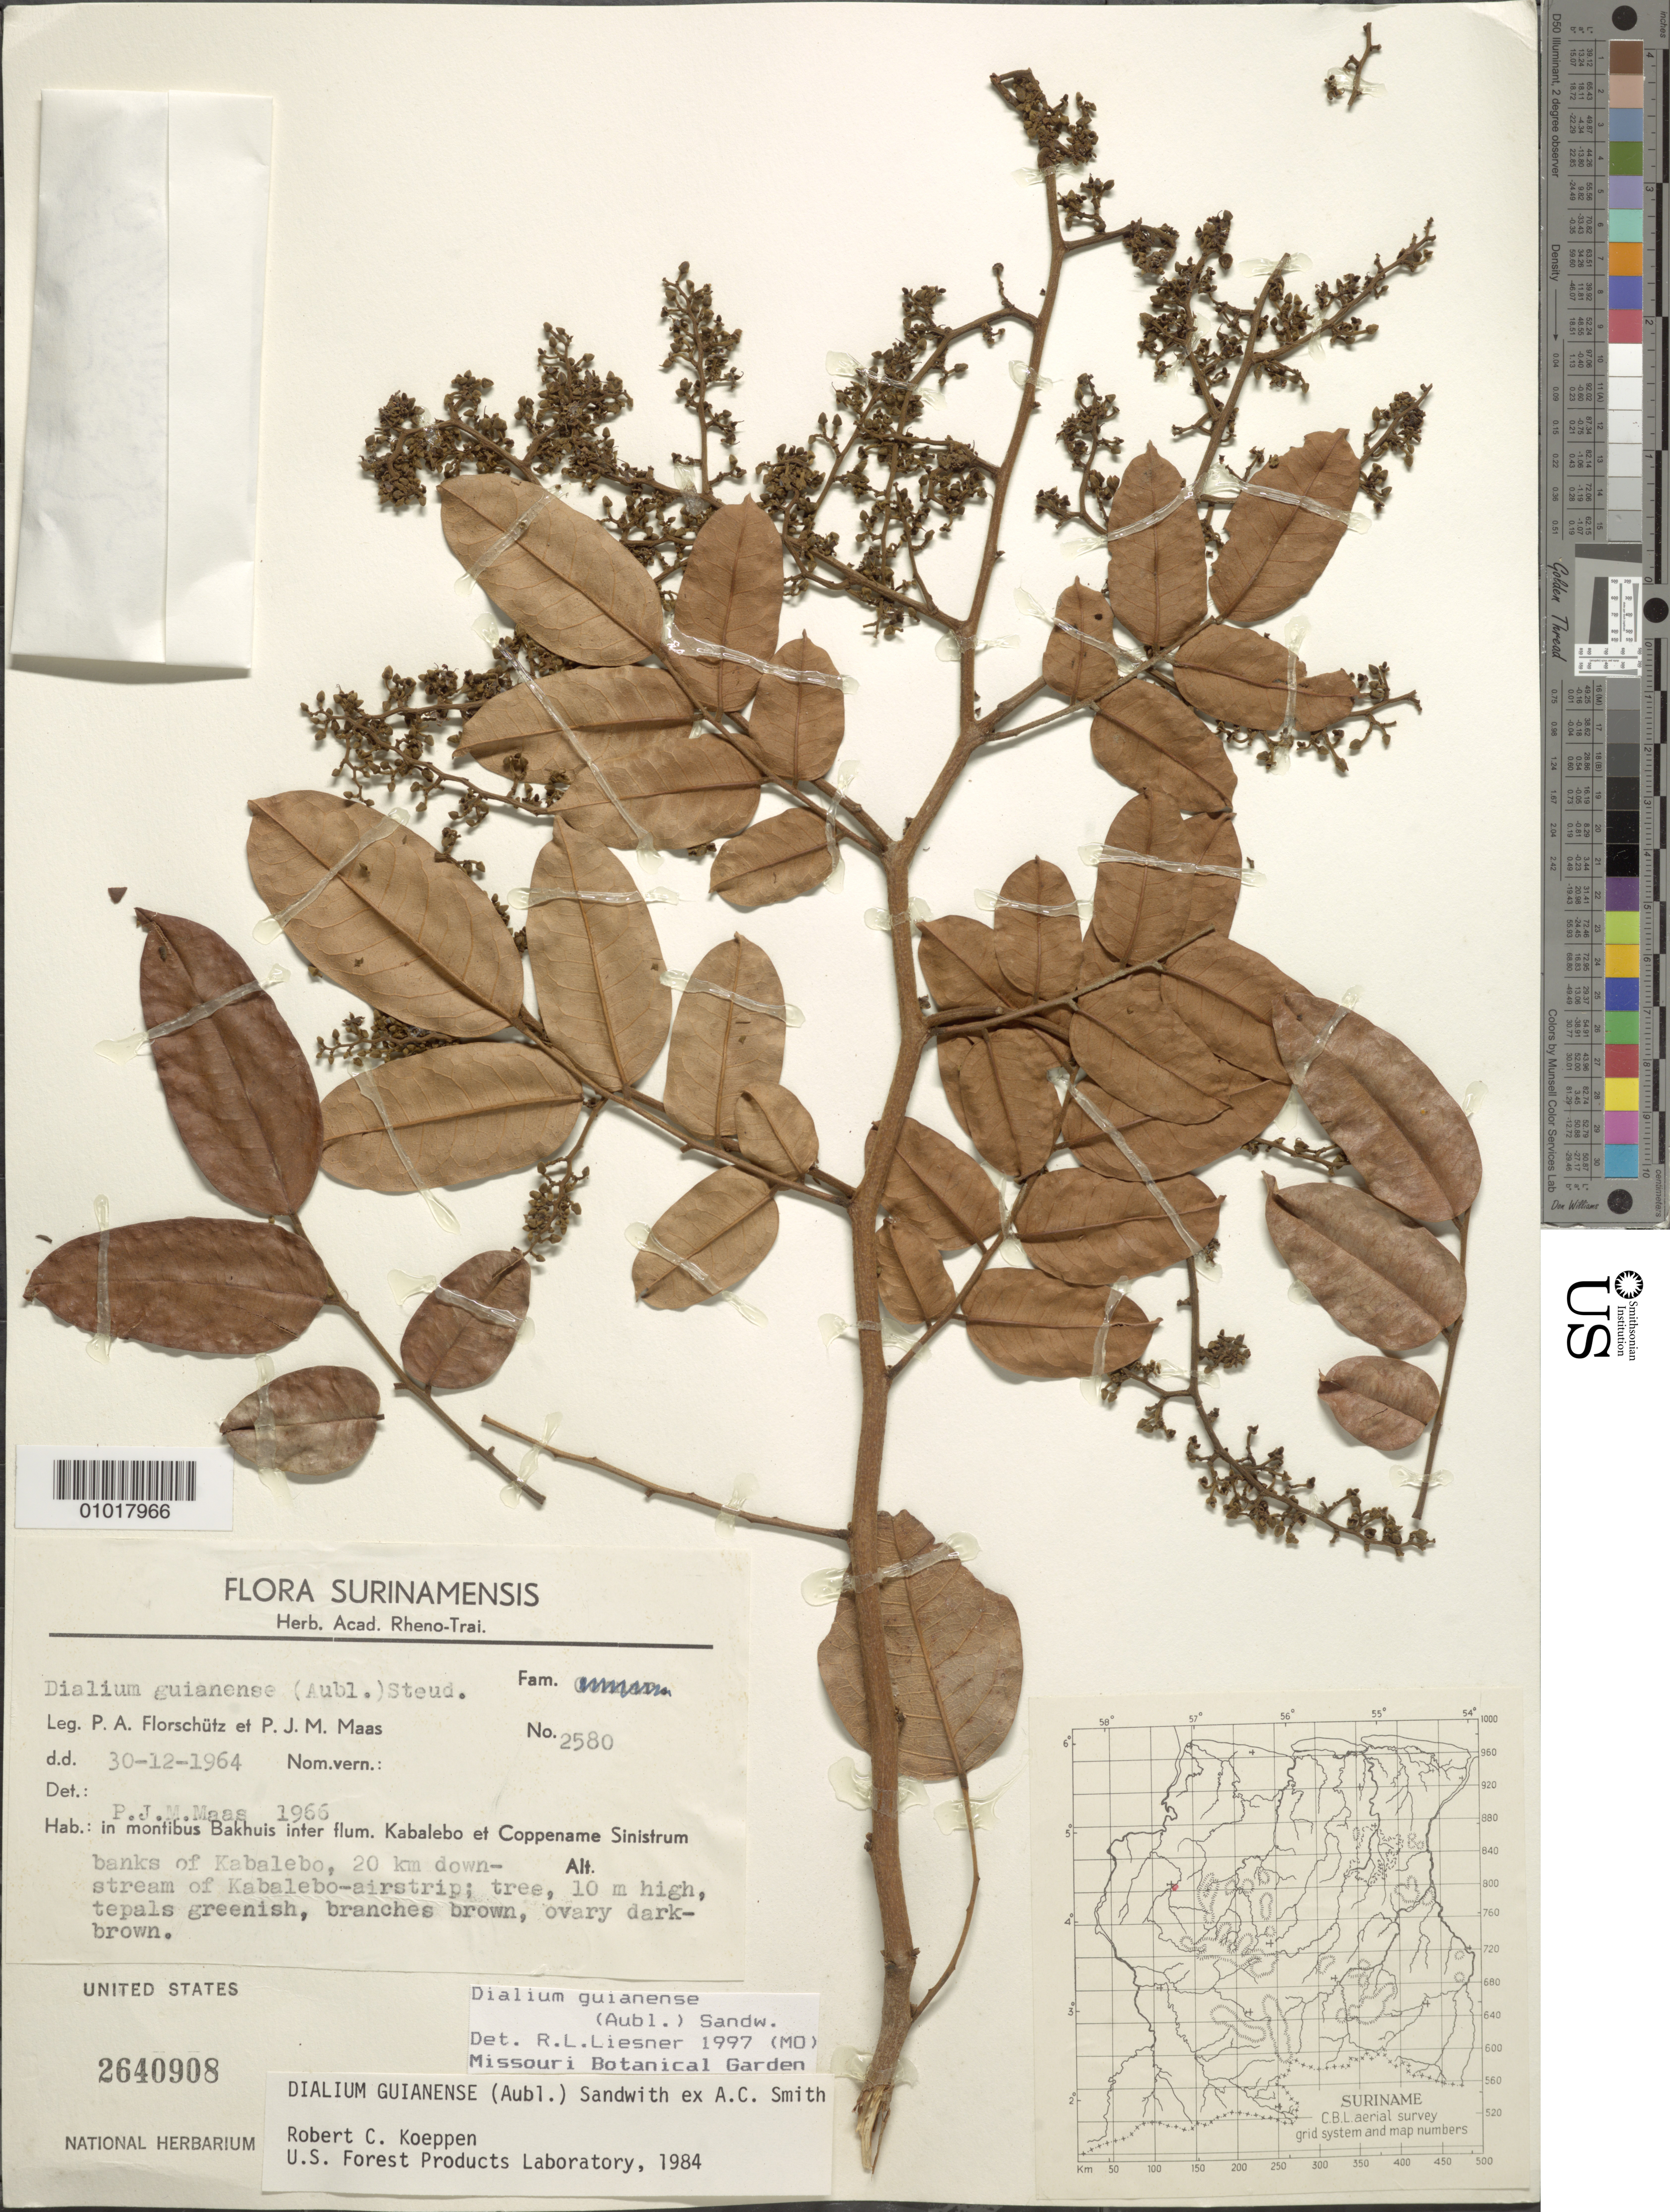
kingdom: Plantae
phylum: Tracheophyta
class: Magnoliopsida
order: Fabales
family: Fabaceae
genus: Dialium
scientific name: Dialium guianense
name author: (Aubl.) Sandwith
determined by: Liesner, R. L.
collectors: P. Florschütz & P. Maas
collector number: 2580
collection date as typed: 30-Dec-64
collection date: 1964-12-30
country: Suriname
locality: Mont Bakhuis, betw. Kabalebo & Coppename Sinistrum Rivers, banks of Kabalebo, 20 km downstream of Kabalebo airstrip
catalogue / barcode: US 2640908